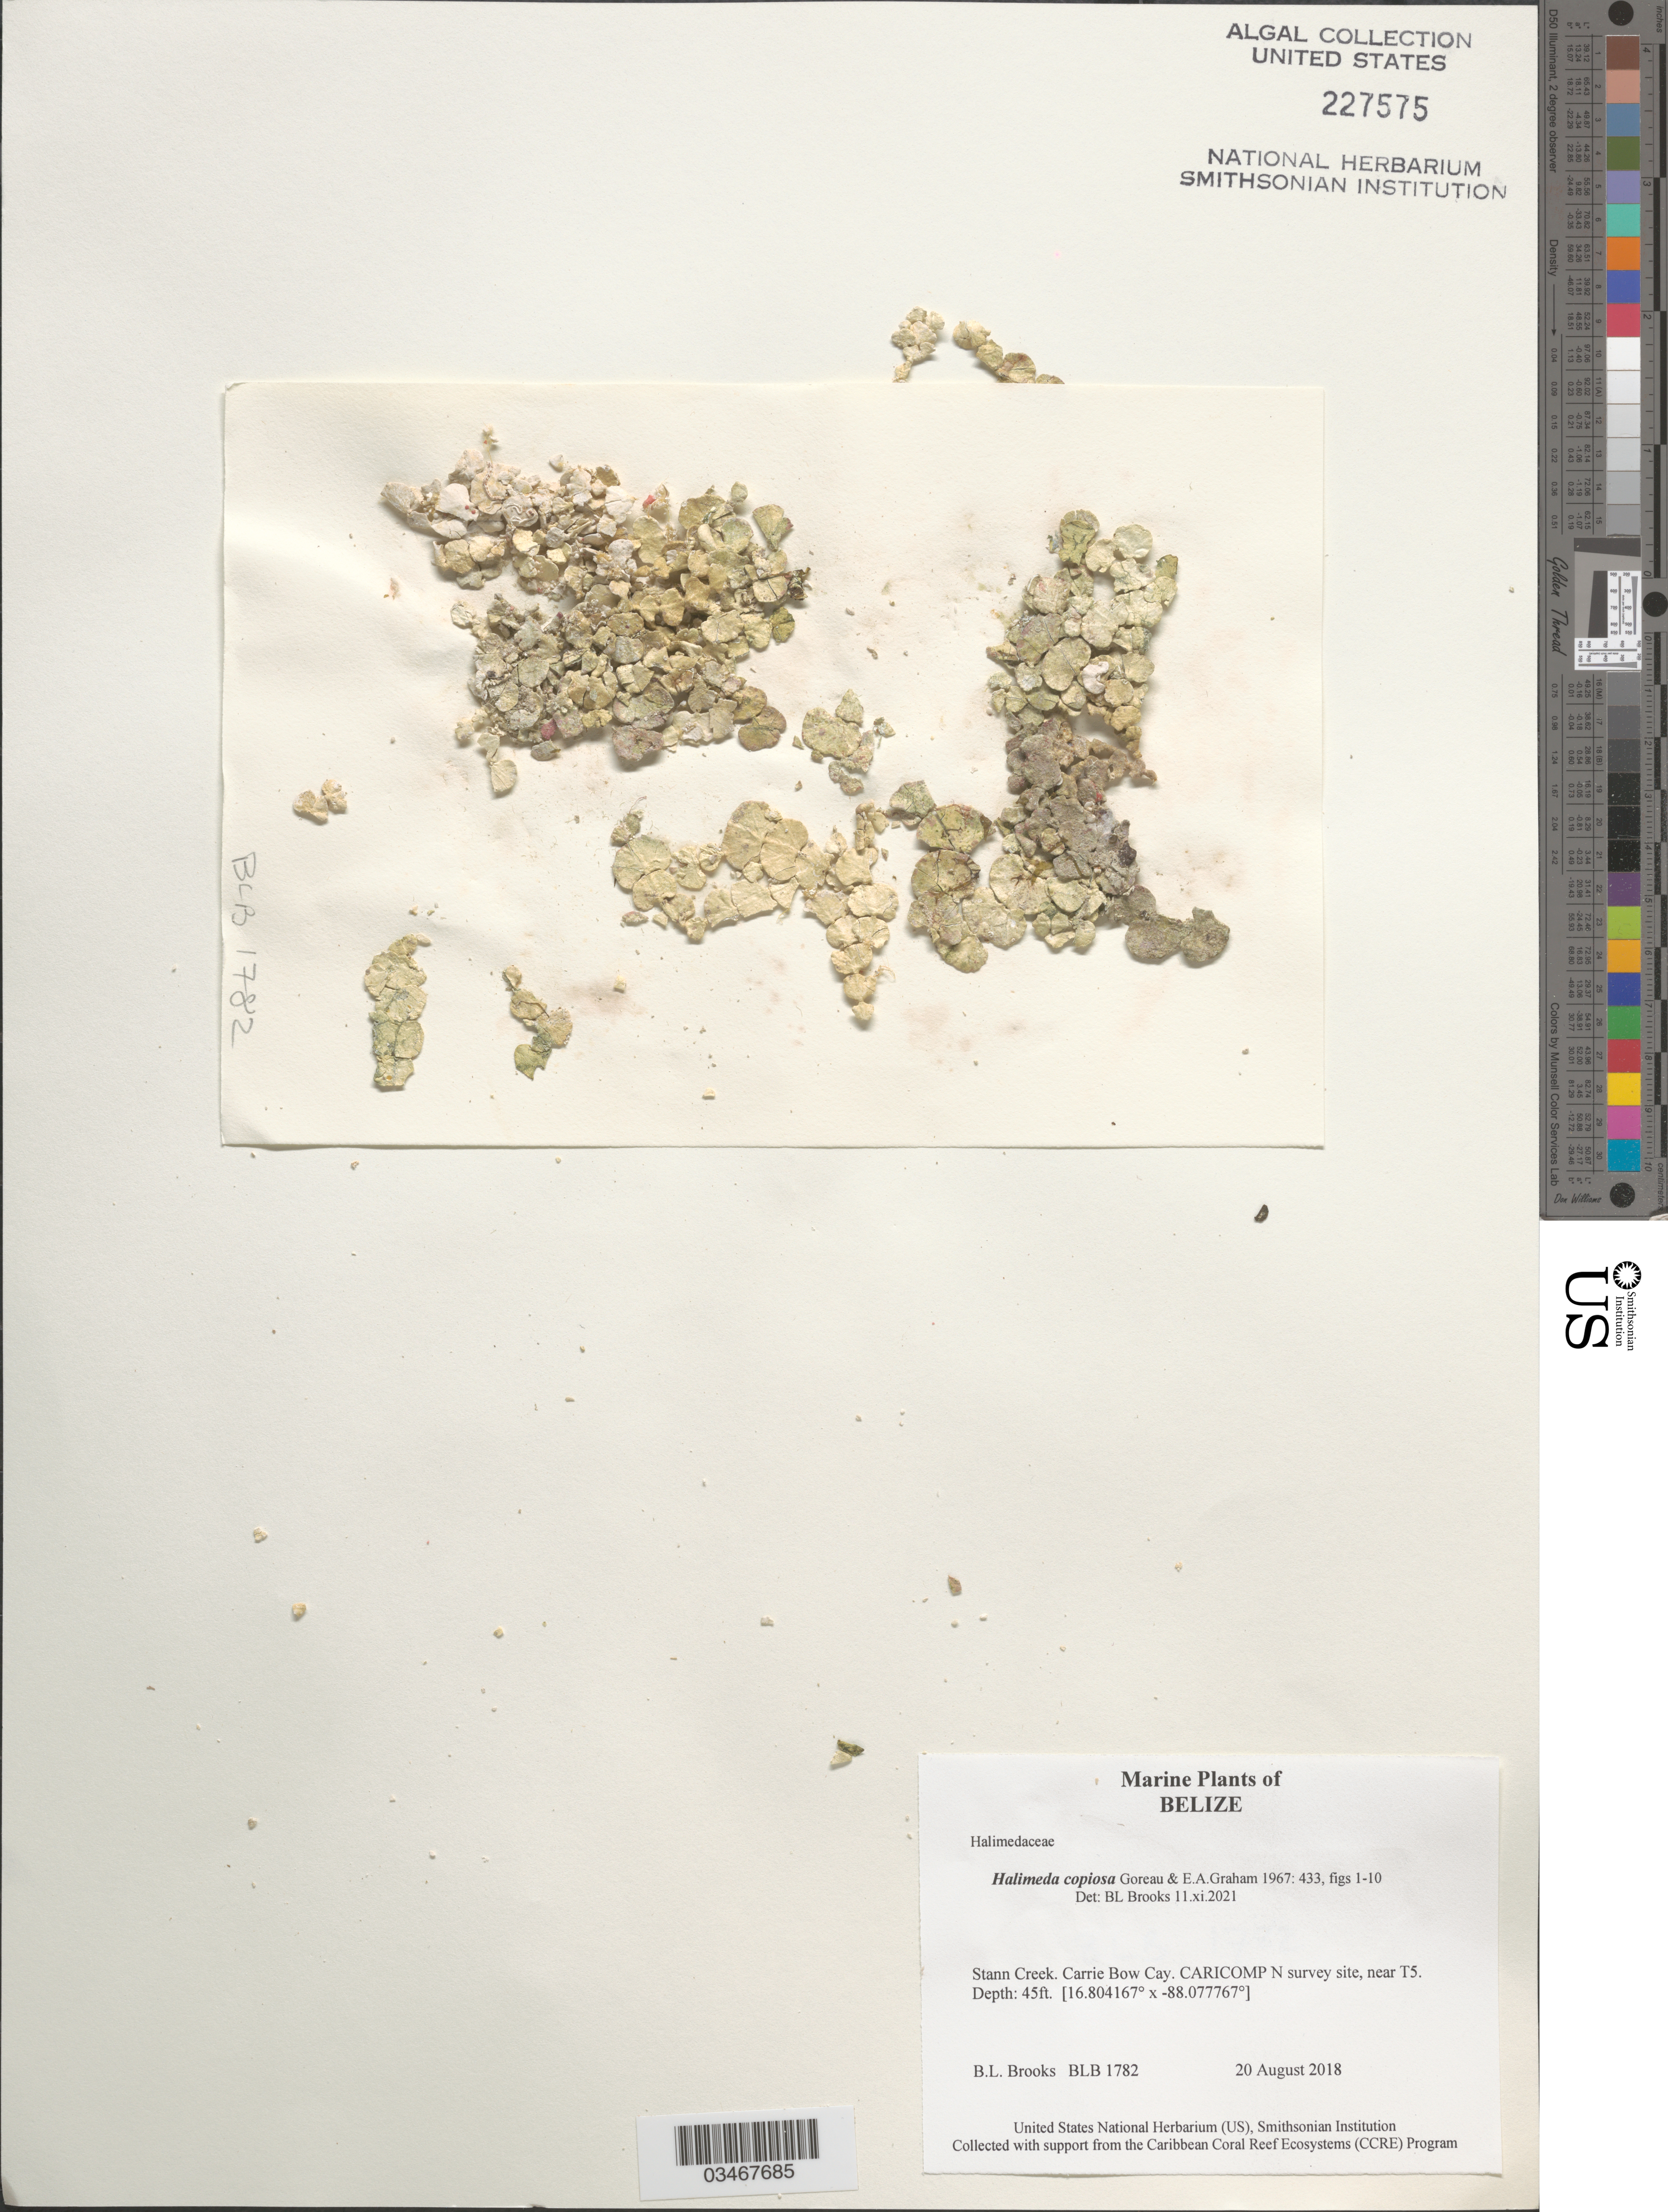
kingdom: Plantae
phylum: Chlorophyta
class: Ulvophyceae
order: Bryopsidales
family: Halimedaceae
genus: Halimeda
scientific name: Halimeda copiosa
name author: Goreau & E.A. Graham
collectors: B. Brooks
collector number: BLB 1782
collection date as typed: Transcribed d/m/y: 20/8/2018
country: Belize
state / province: Stann Creek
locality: Carrie Bow Cay. CARICOMP N survey site, near T5.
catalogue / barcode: US 227575